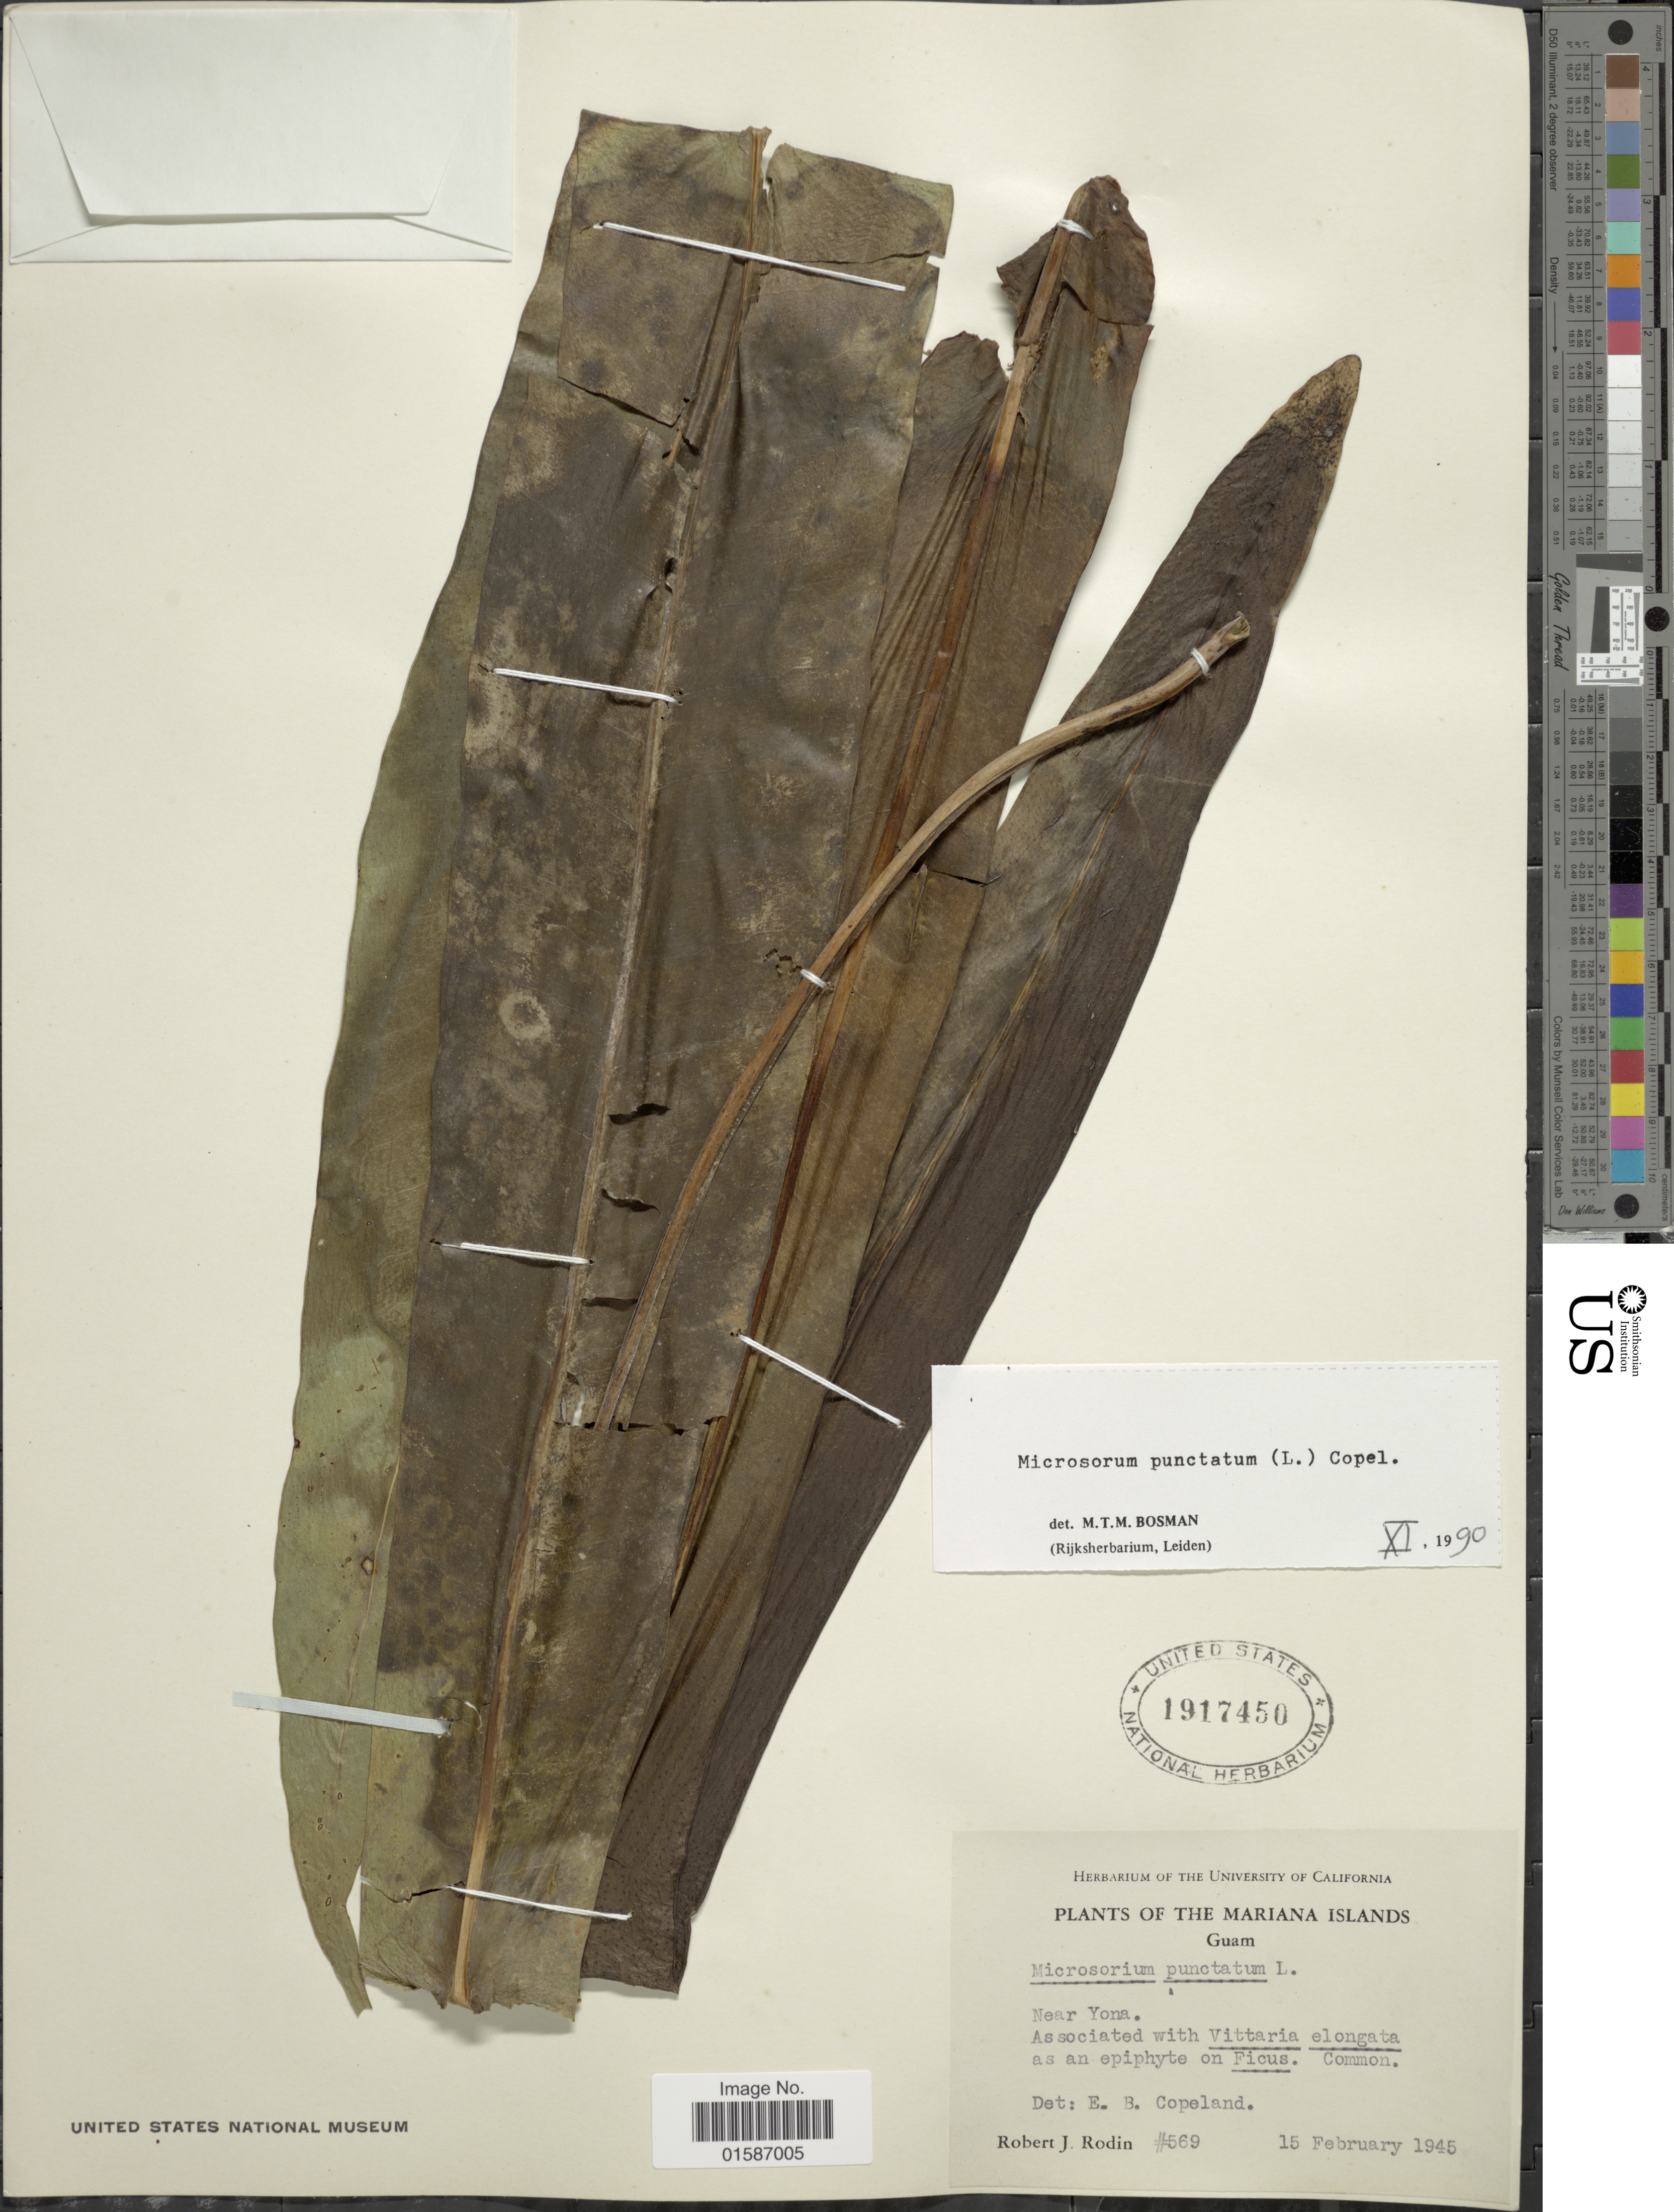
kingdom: Plantae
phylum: Tracheophyta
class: Polypodiopsida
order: Polypodiales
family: Polypodiaceae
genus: Microsorum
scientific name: Microsorum punctatum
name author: (L.) Copel.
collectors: R. J. Rodin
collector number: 569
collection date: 1945-02-15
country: Guam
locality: The Mariana Islands, Near Yona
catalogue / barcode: US 1917450